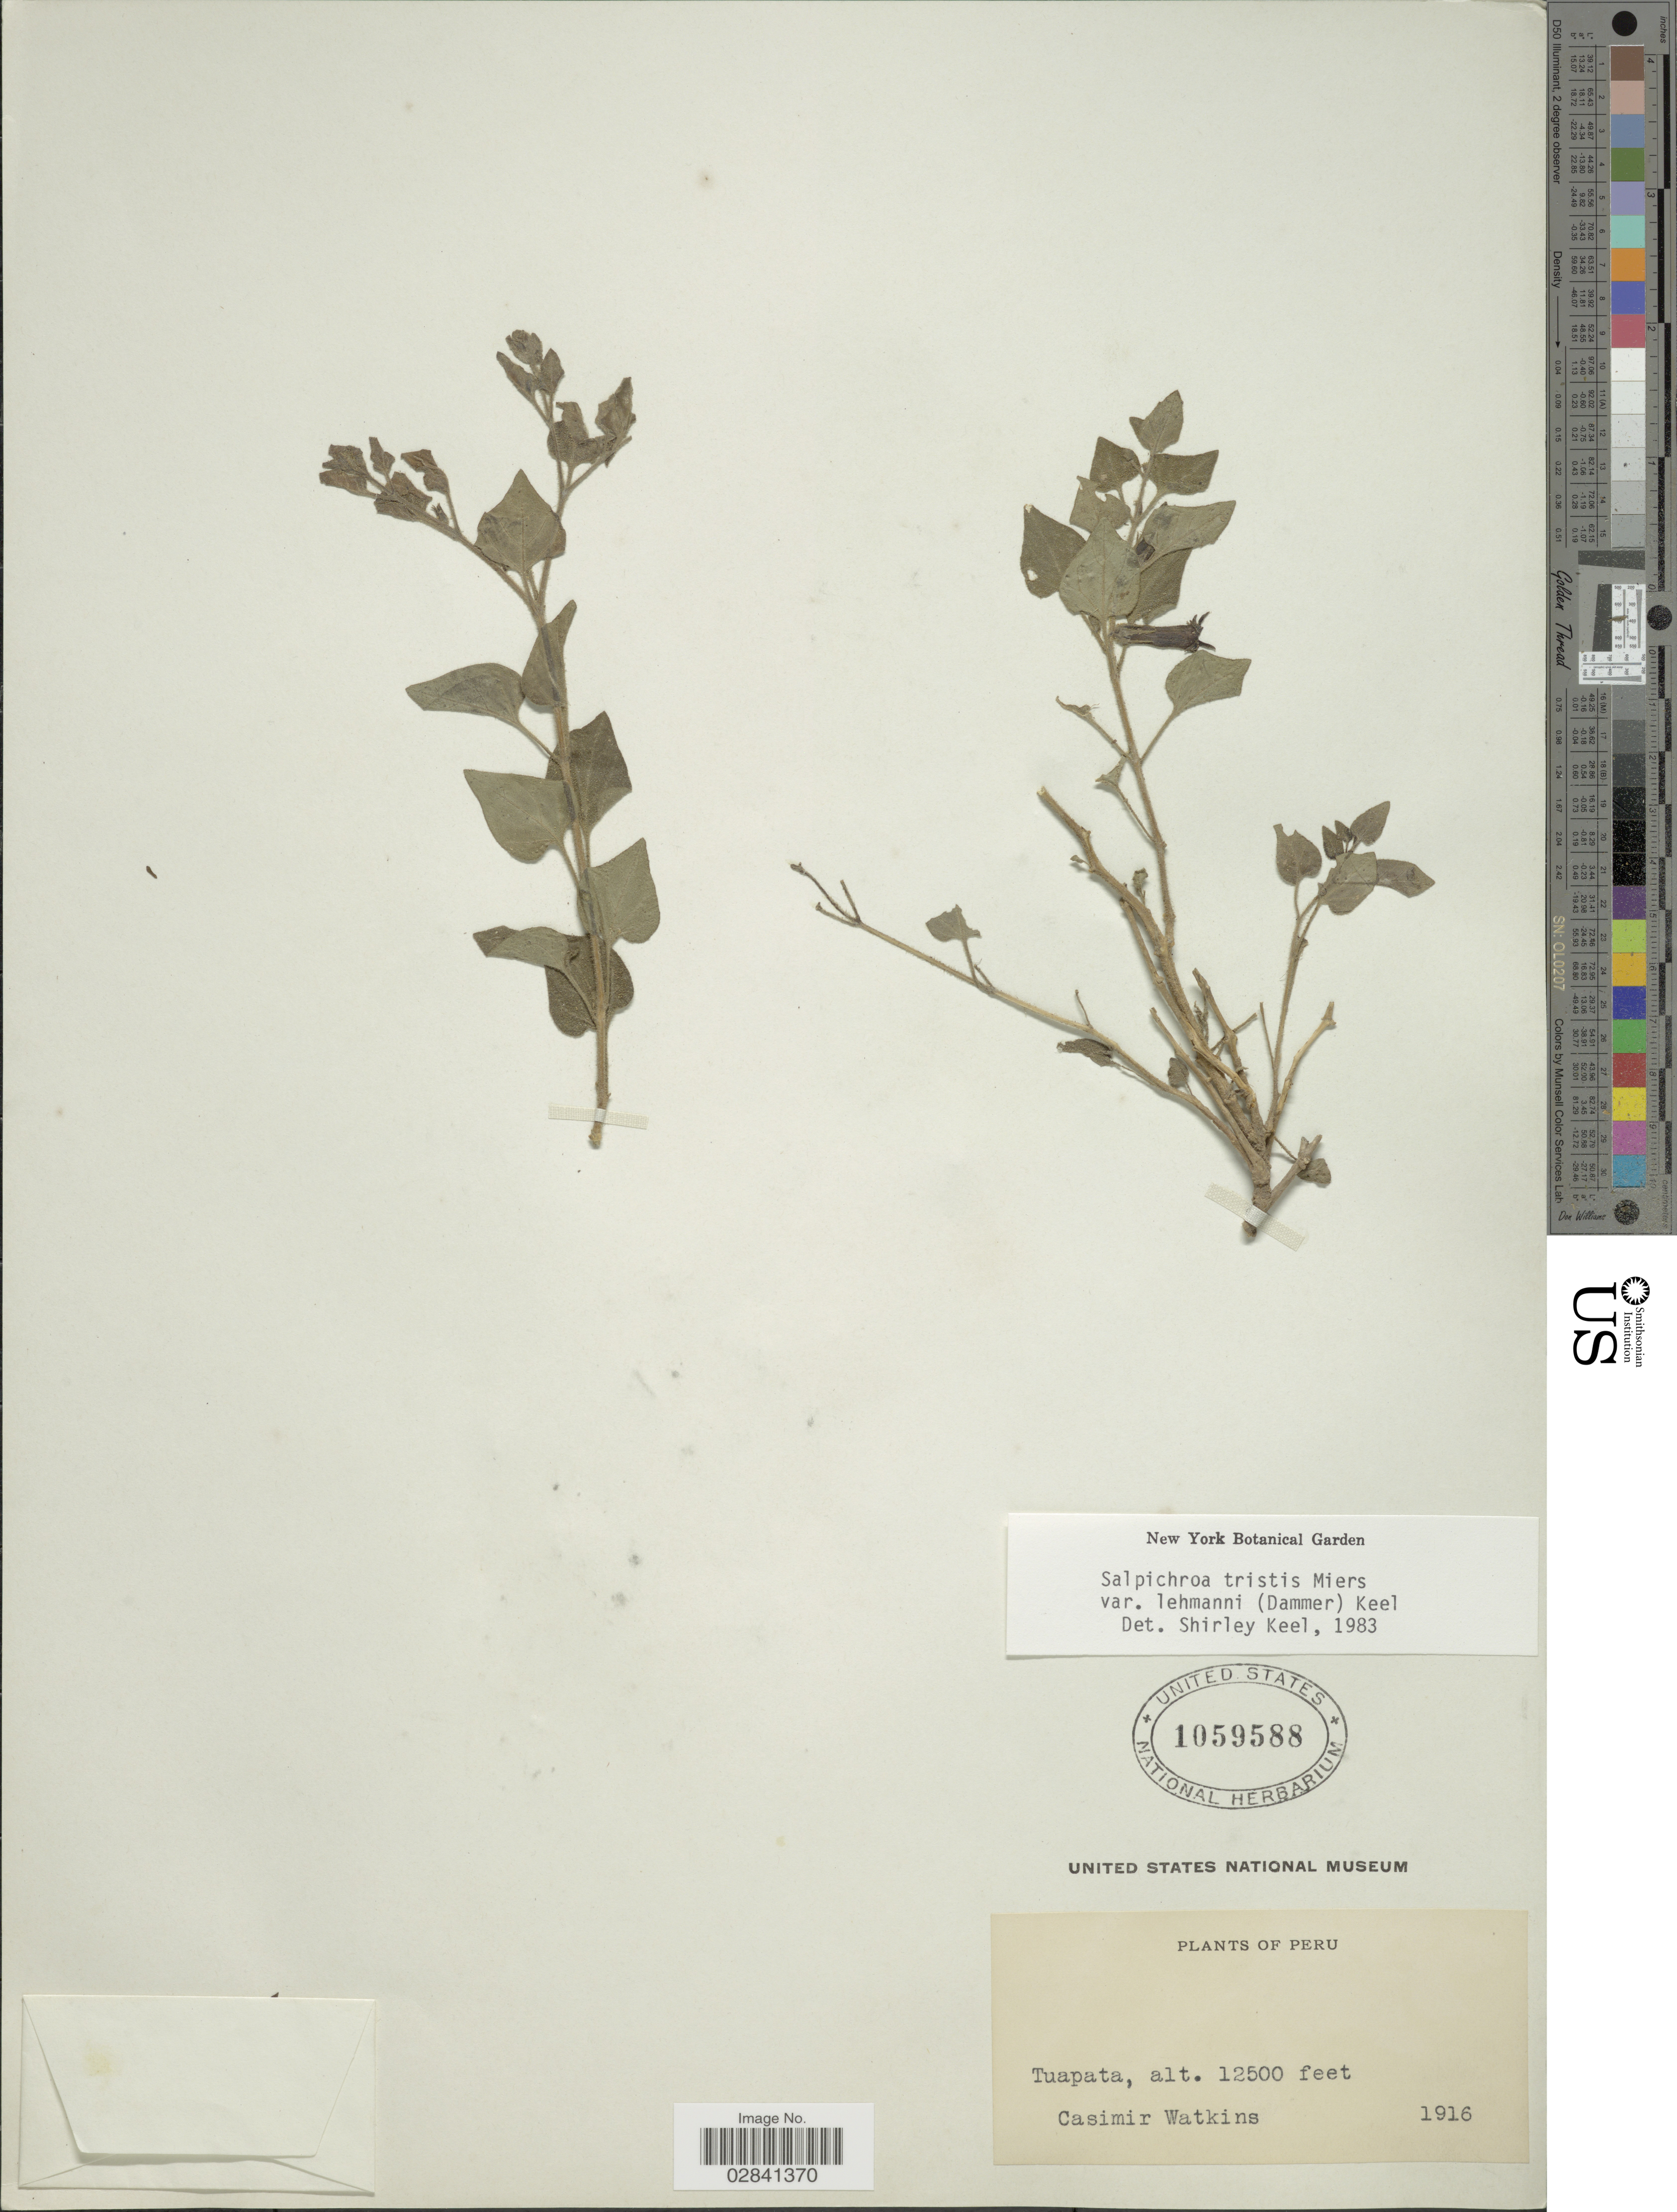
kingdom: Plantae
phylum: Tracheophyta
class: Magnoliopsida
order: Solanales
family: Solanaceae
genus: Salpichroa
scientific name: Salpichroa tristis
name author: Walp.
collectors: C. Watkins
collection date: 1916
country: Peru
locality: Tuapata.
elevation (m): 3810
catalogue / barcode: US 1059588